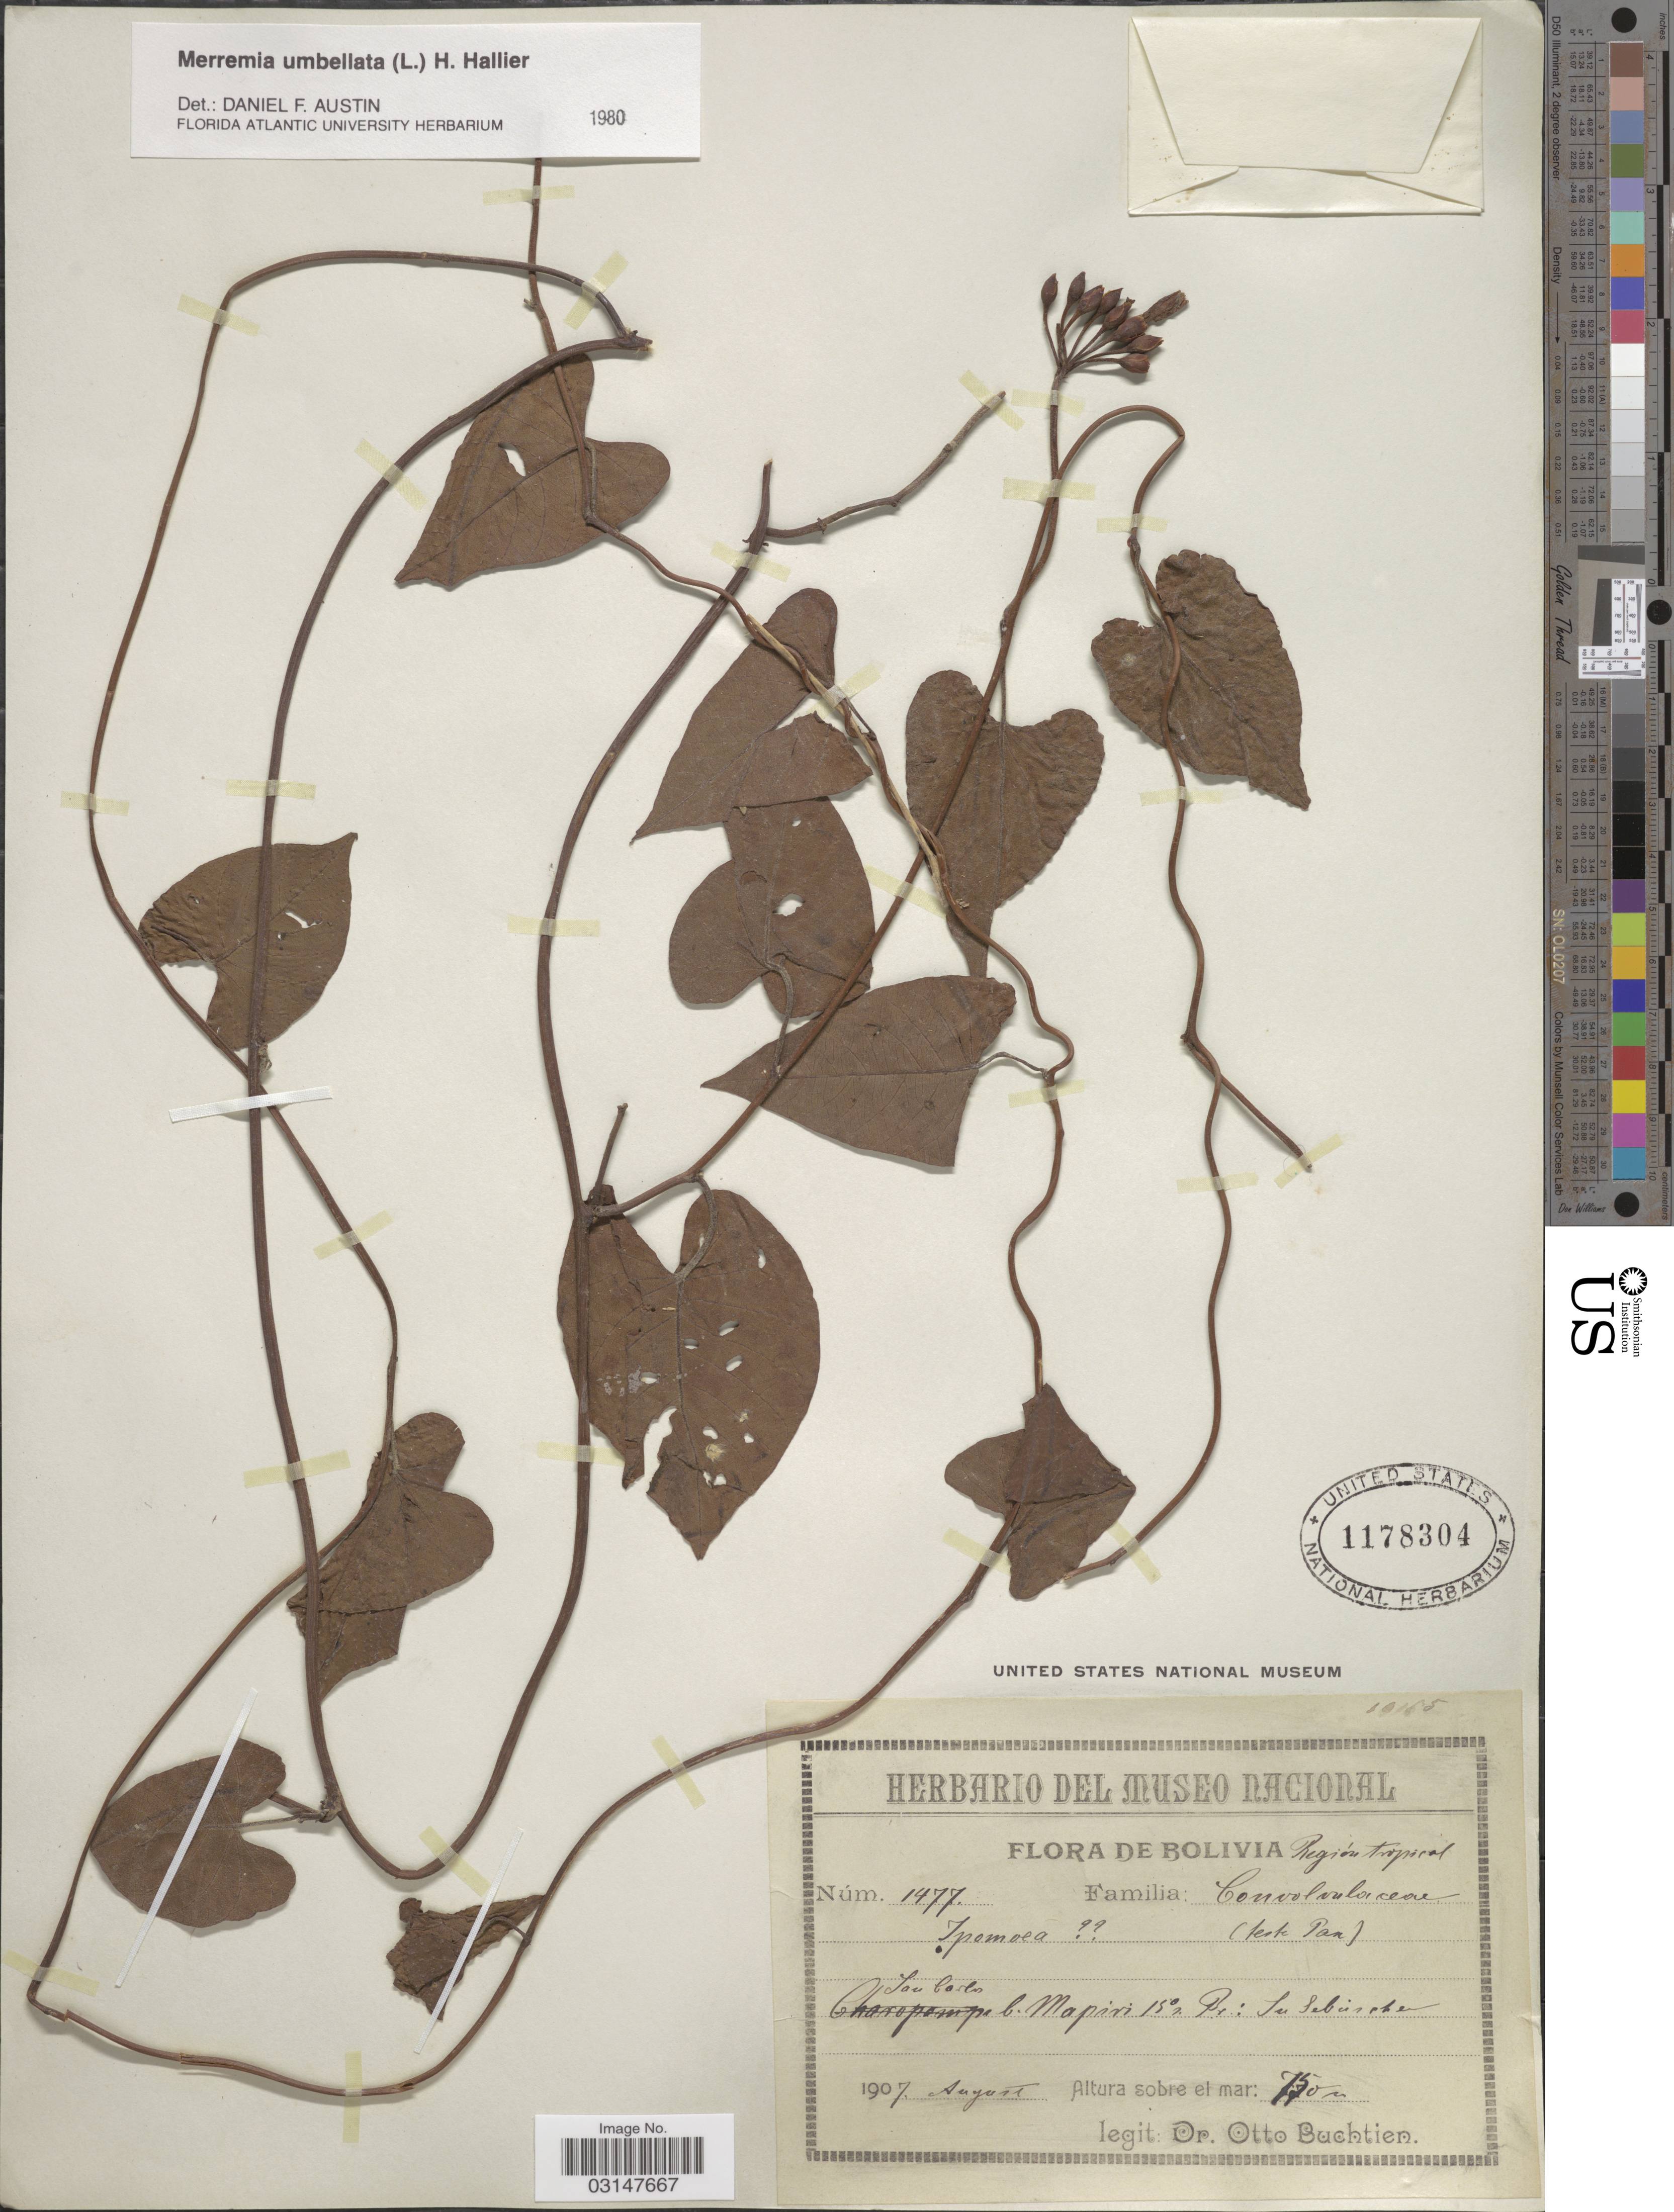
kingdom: Plantae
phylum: Tracheophyta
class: Magnoliopsida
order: Solanales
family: Convolvulaceae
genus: Camonea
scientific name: Camonea umbellata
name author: (L.) A. R. Simões & Staples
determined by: Strong, Mark T., (BOT), Smithsonian Institution - National Museum of Natural History (UNITED STATES)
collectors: O. Buchtien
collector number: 1477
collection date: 1907-08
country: Bolivia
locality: Región tropical, San Carlos l. Mapiri 15° s. Br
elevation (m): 750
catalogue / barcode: US 1178304